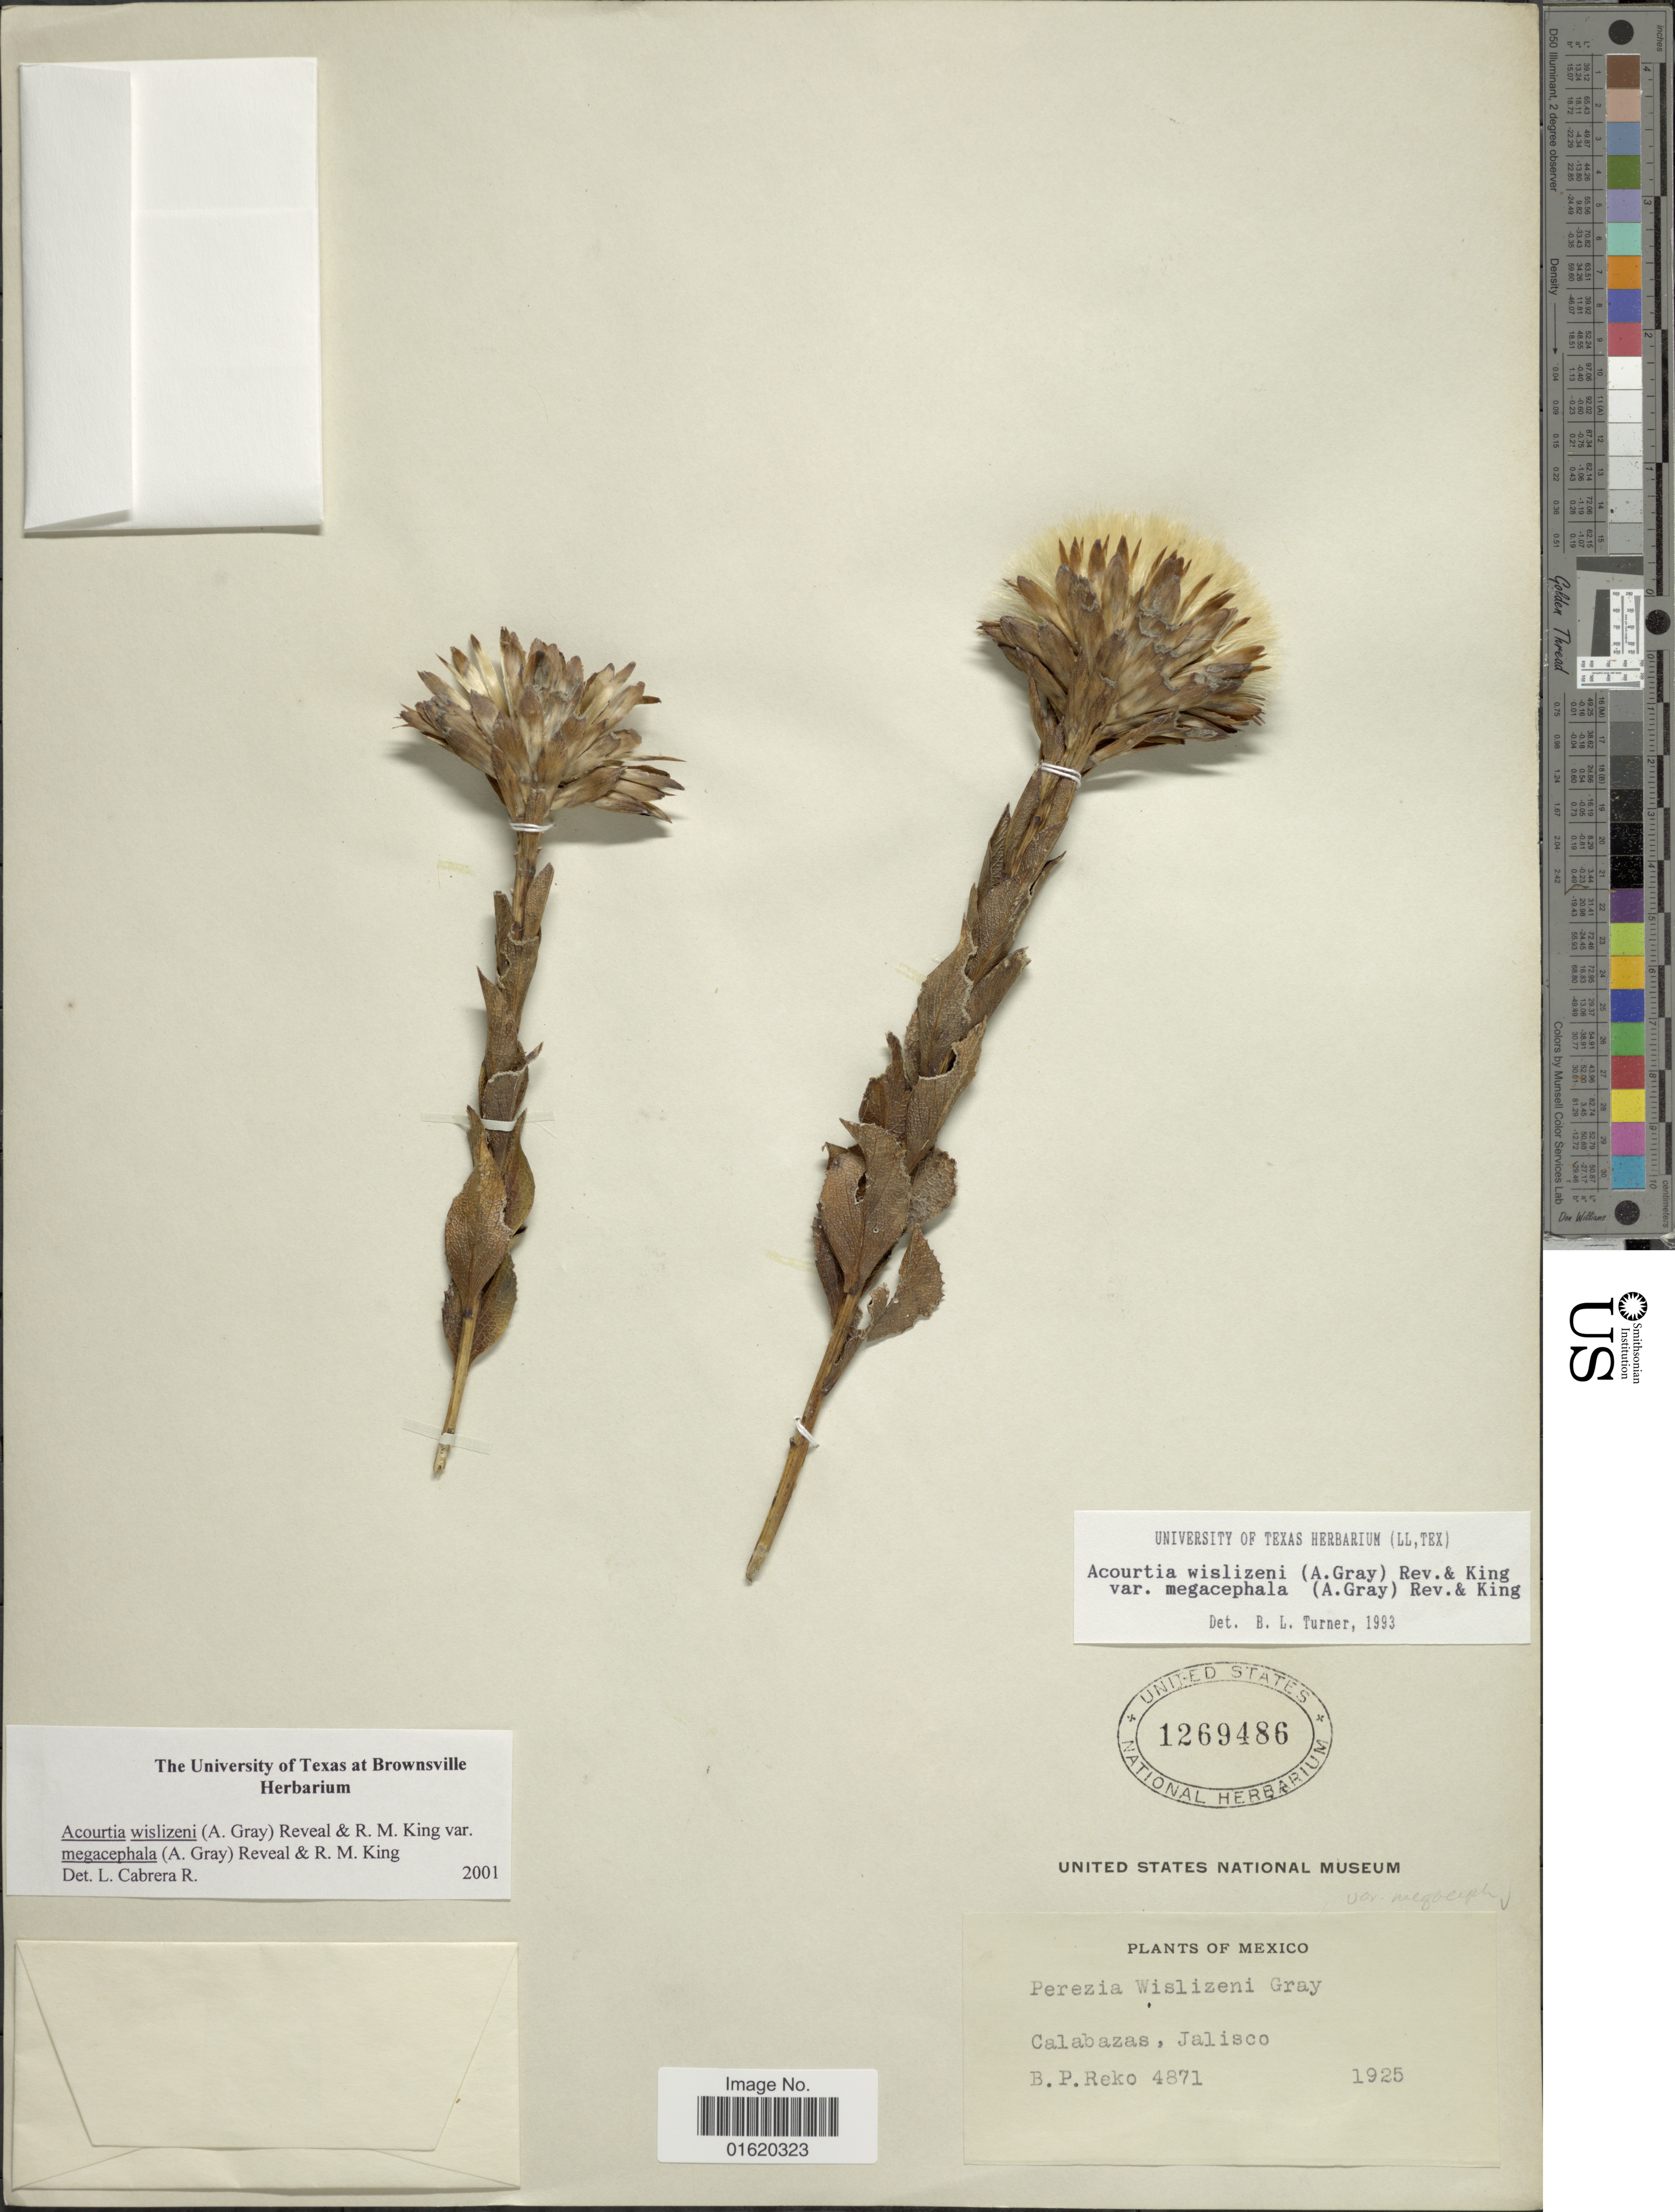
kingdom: Plantae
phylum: Tracheophyta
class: Magnoliopsida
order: Asterales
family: Asteraceae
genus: Acourtia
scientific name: Acourtia wislizenii var. megacephala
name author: (A. Gray) Reveal & R.M. King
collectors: B. P. Reko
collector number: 4871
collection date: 1925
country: Mexico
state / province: Jalisco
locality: Calabazas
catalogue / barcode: US 1269486